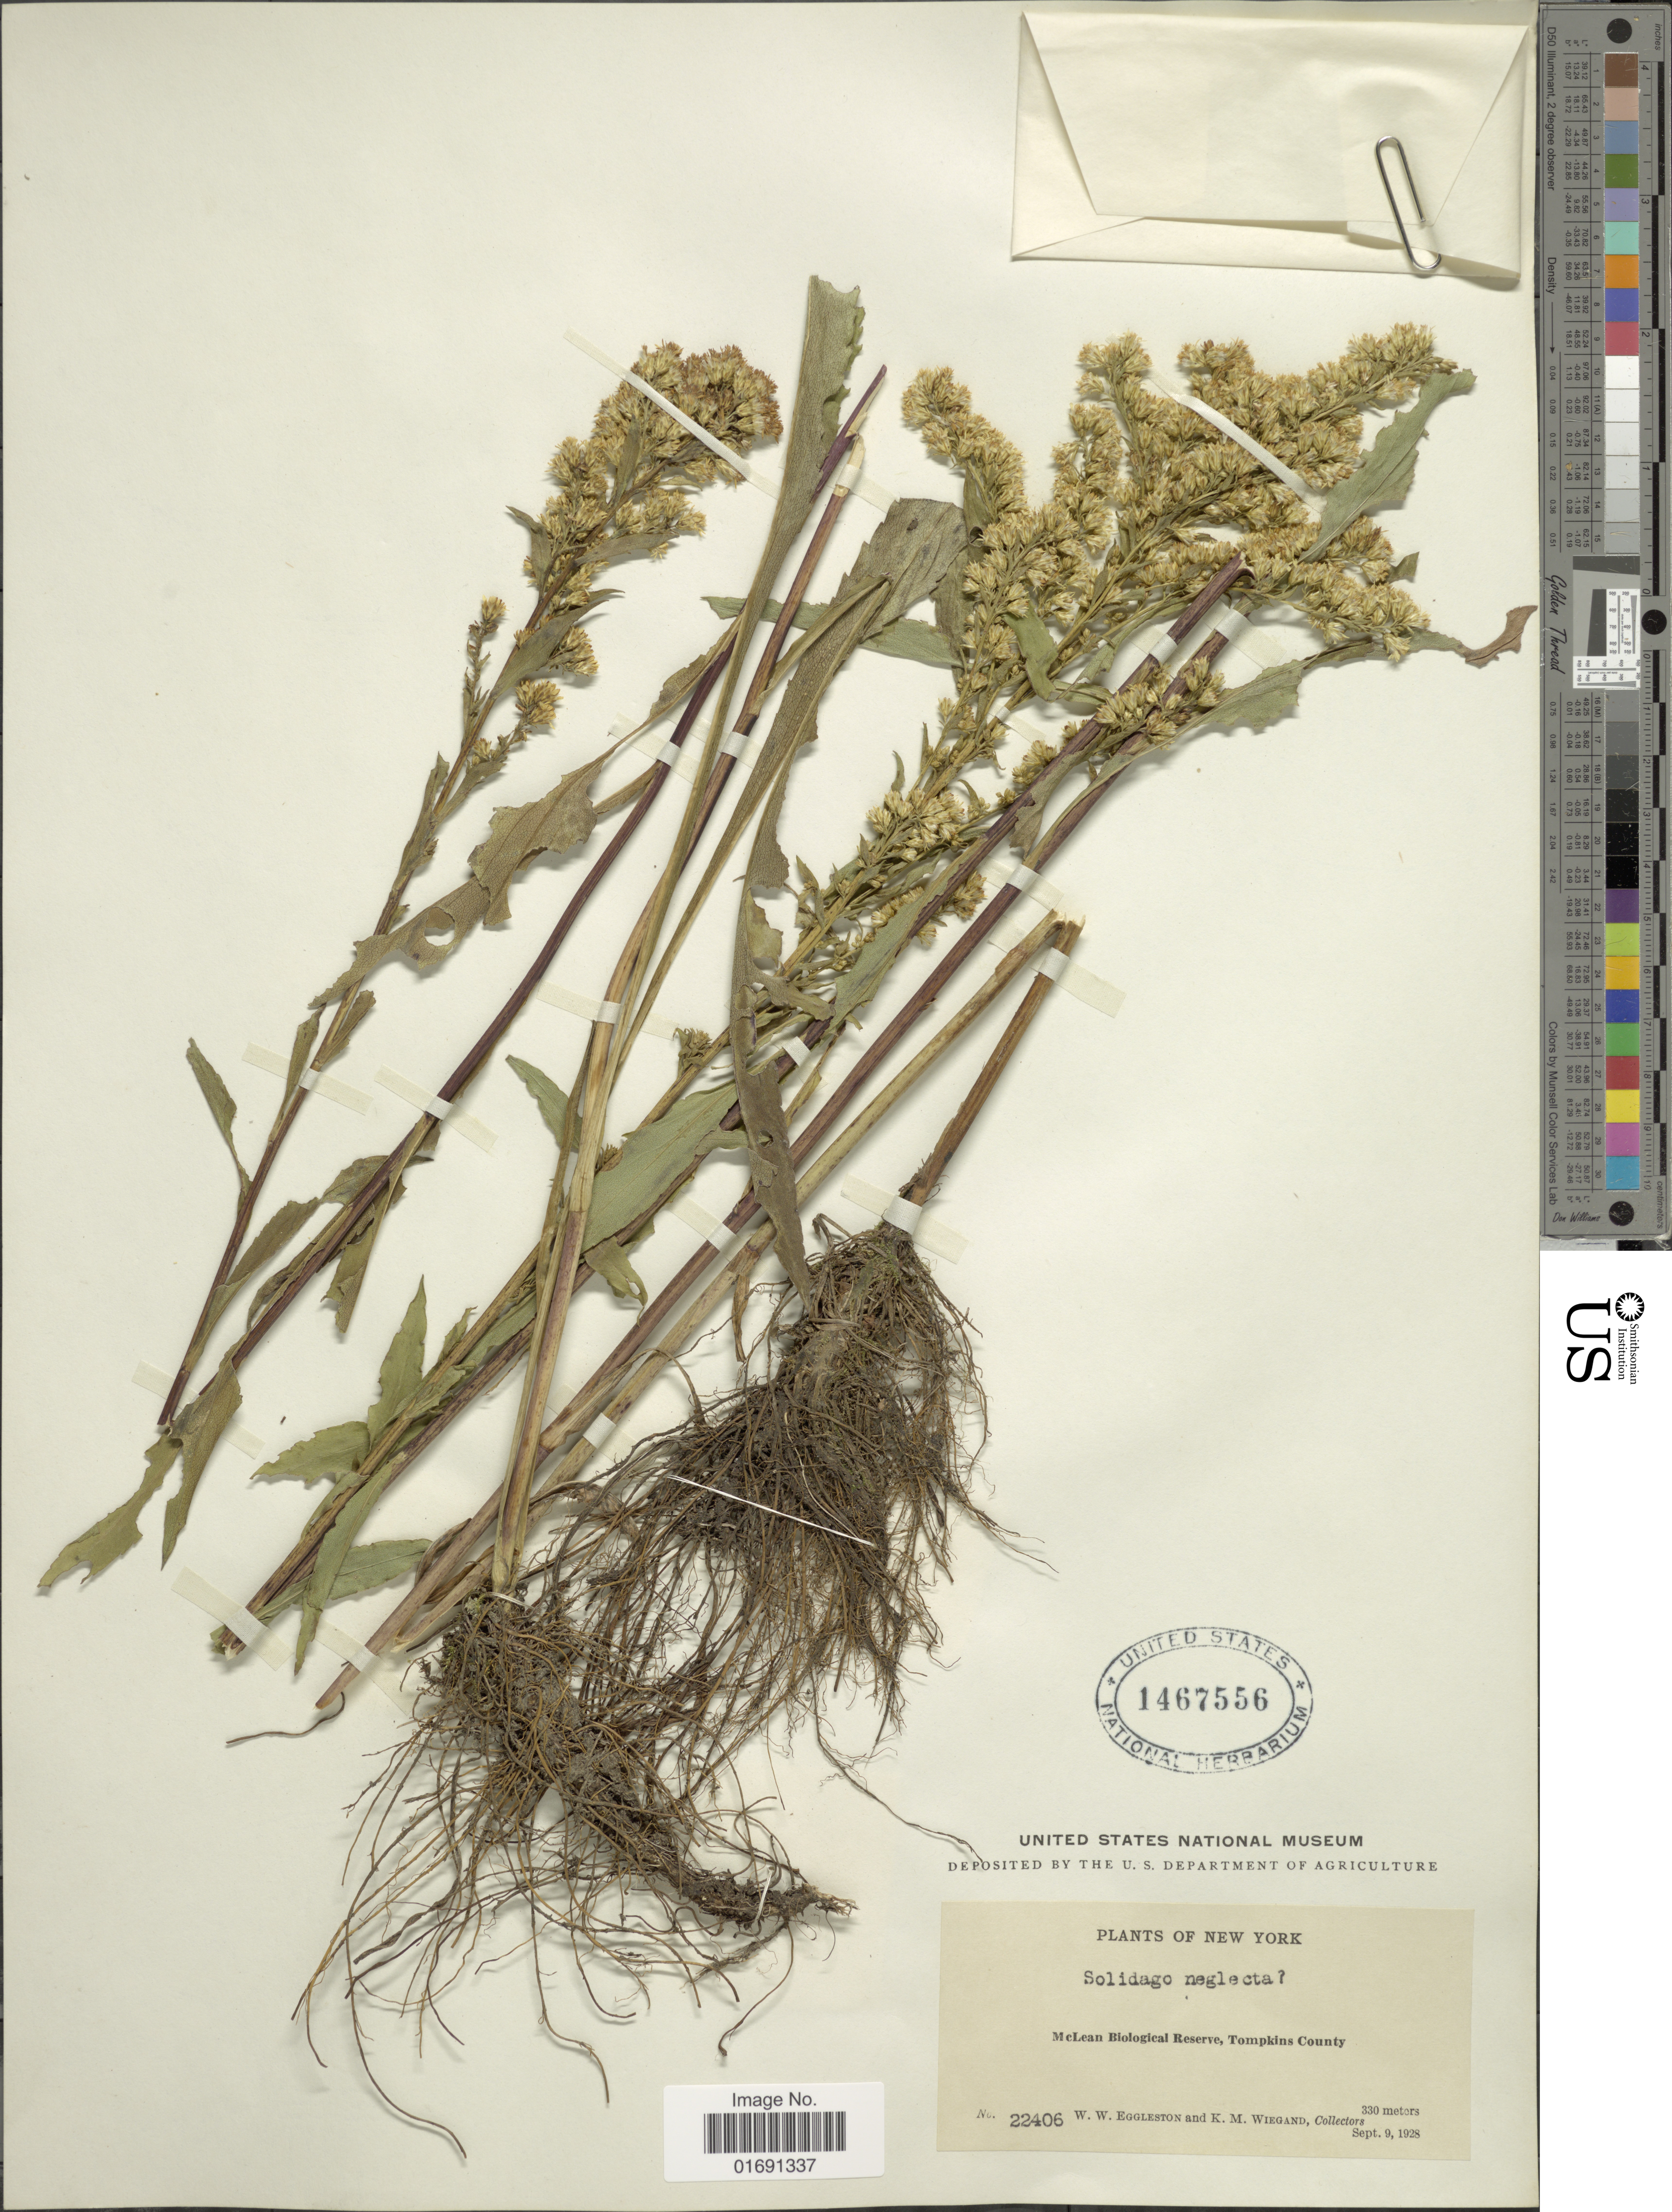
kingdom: Plantae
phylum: Tracheophyta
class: Magnoliopsida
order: Asterales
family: Asteraceae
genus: Solidago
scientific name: Solidago uniligulata var. neglecta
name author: Fernald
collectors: W. W. Eggleston & K. M. Wiegand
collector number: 22406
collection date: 1928-09-09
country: United States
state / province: New York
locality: McLean Biological Reserve, Tompkins County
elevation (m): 330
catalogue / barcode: US 1467556